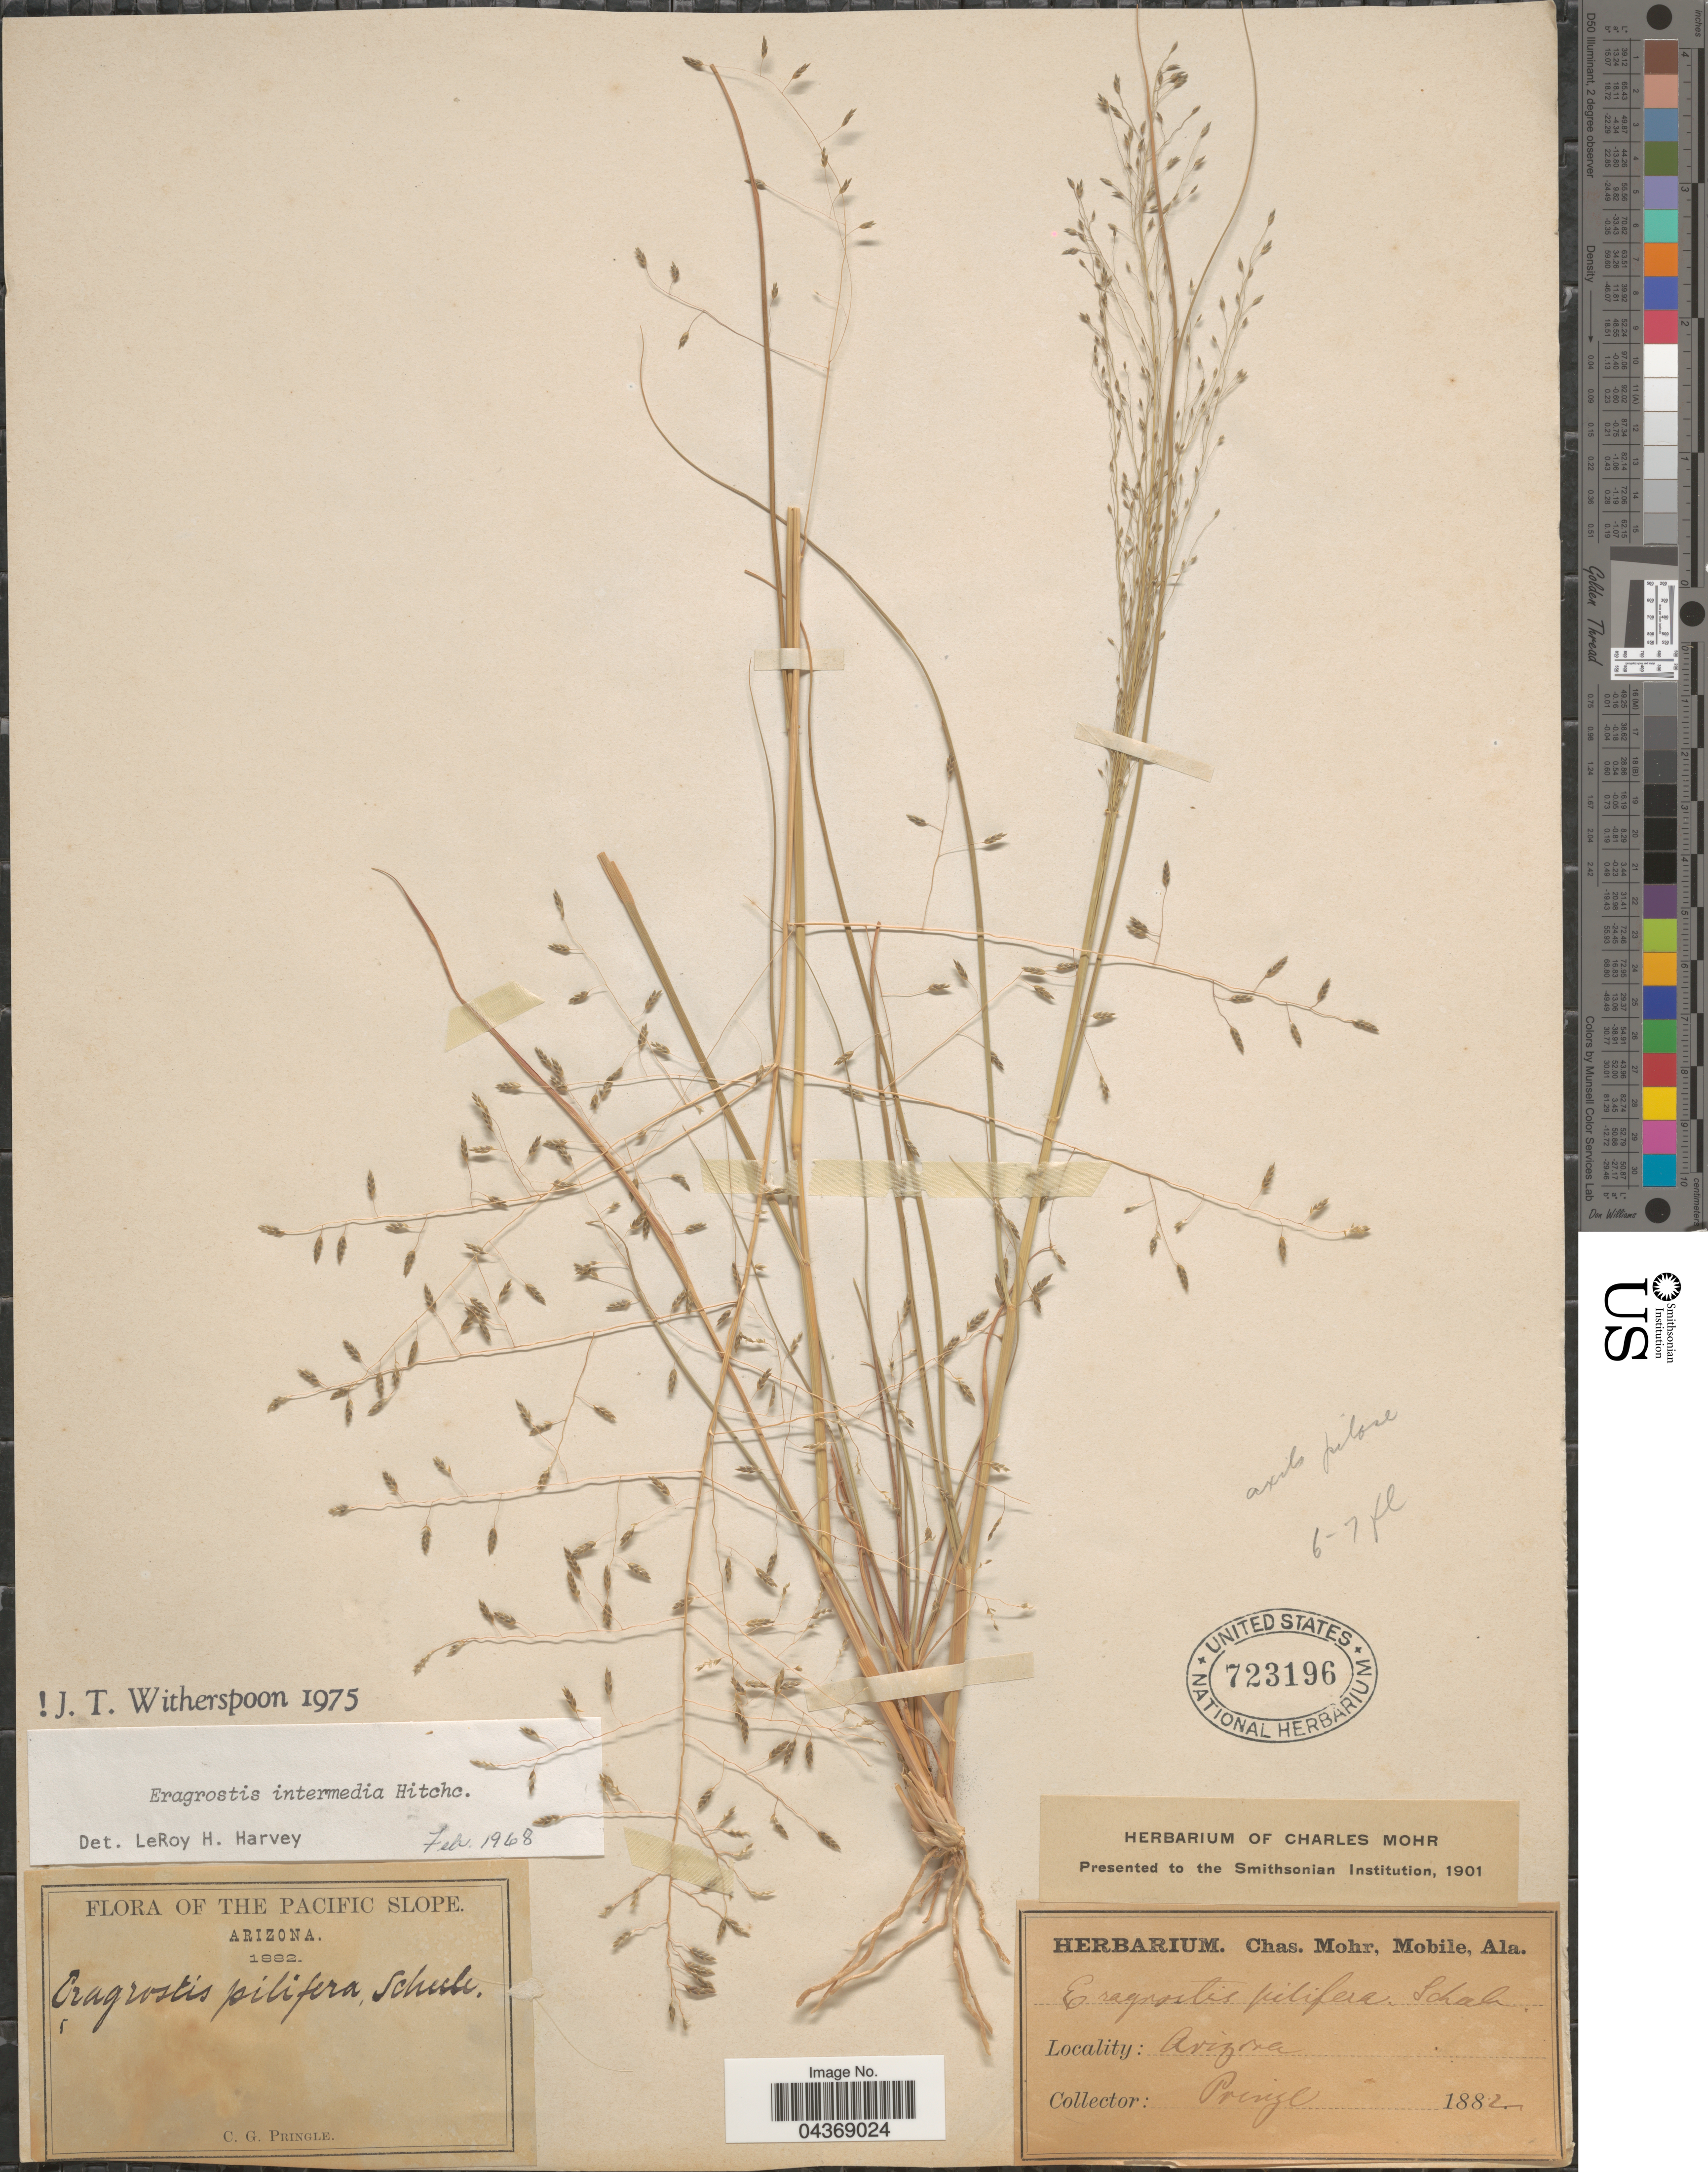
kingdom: Plantae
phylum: Tracheophyta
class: Liliopsida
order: Poales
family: Poaceae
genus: Eragrostis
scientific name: Eragrostis intermedia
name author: Hitchc.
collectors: C. G. Pringle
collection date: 1882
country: United States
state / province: Arizona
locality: The Pacific Slope.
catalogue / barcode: US 723196